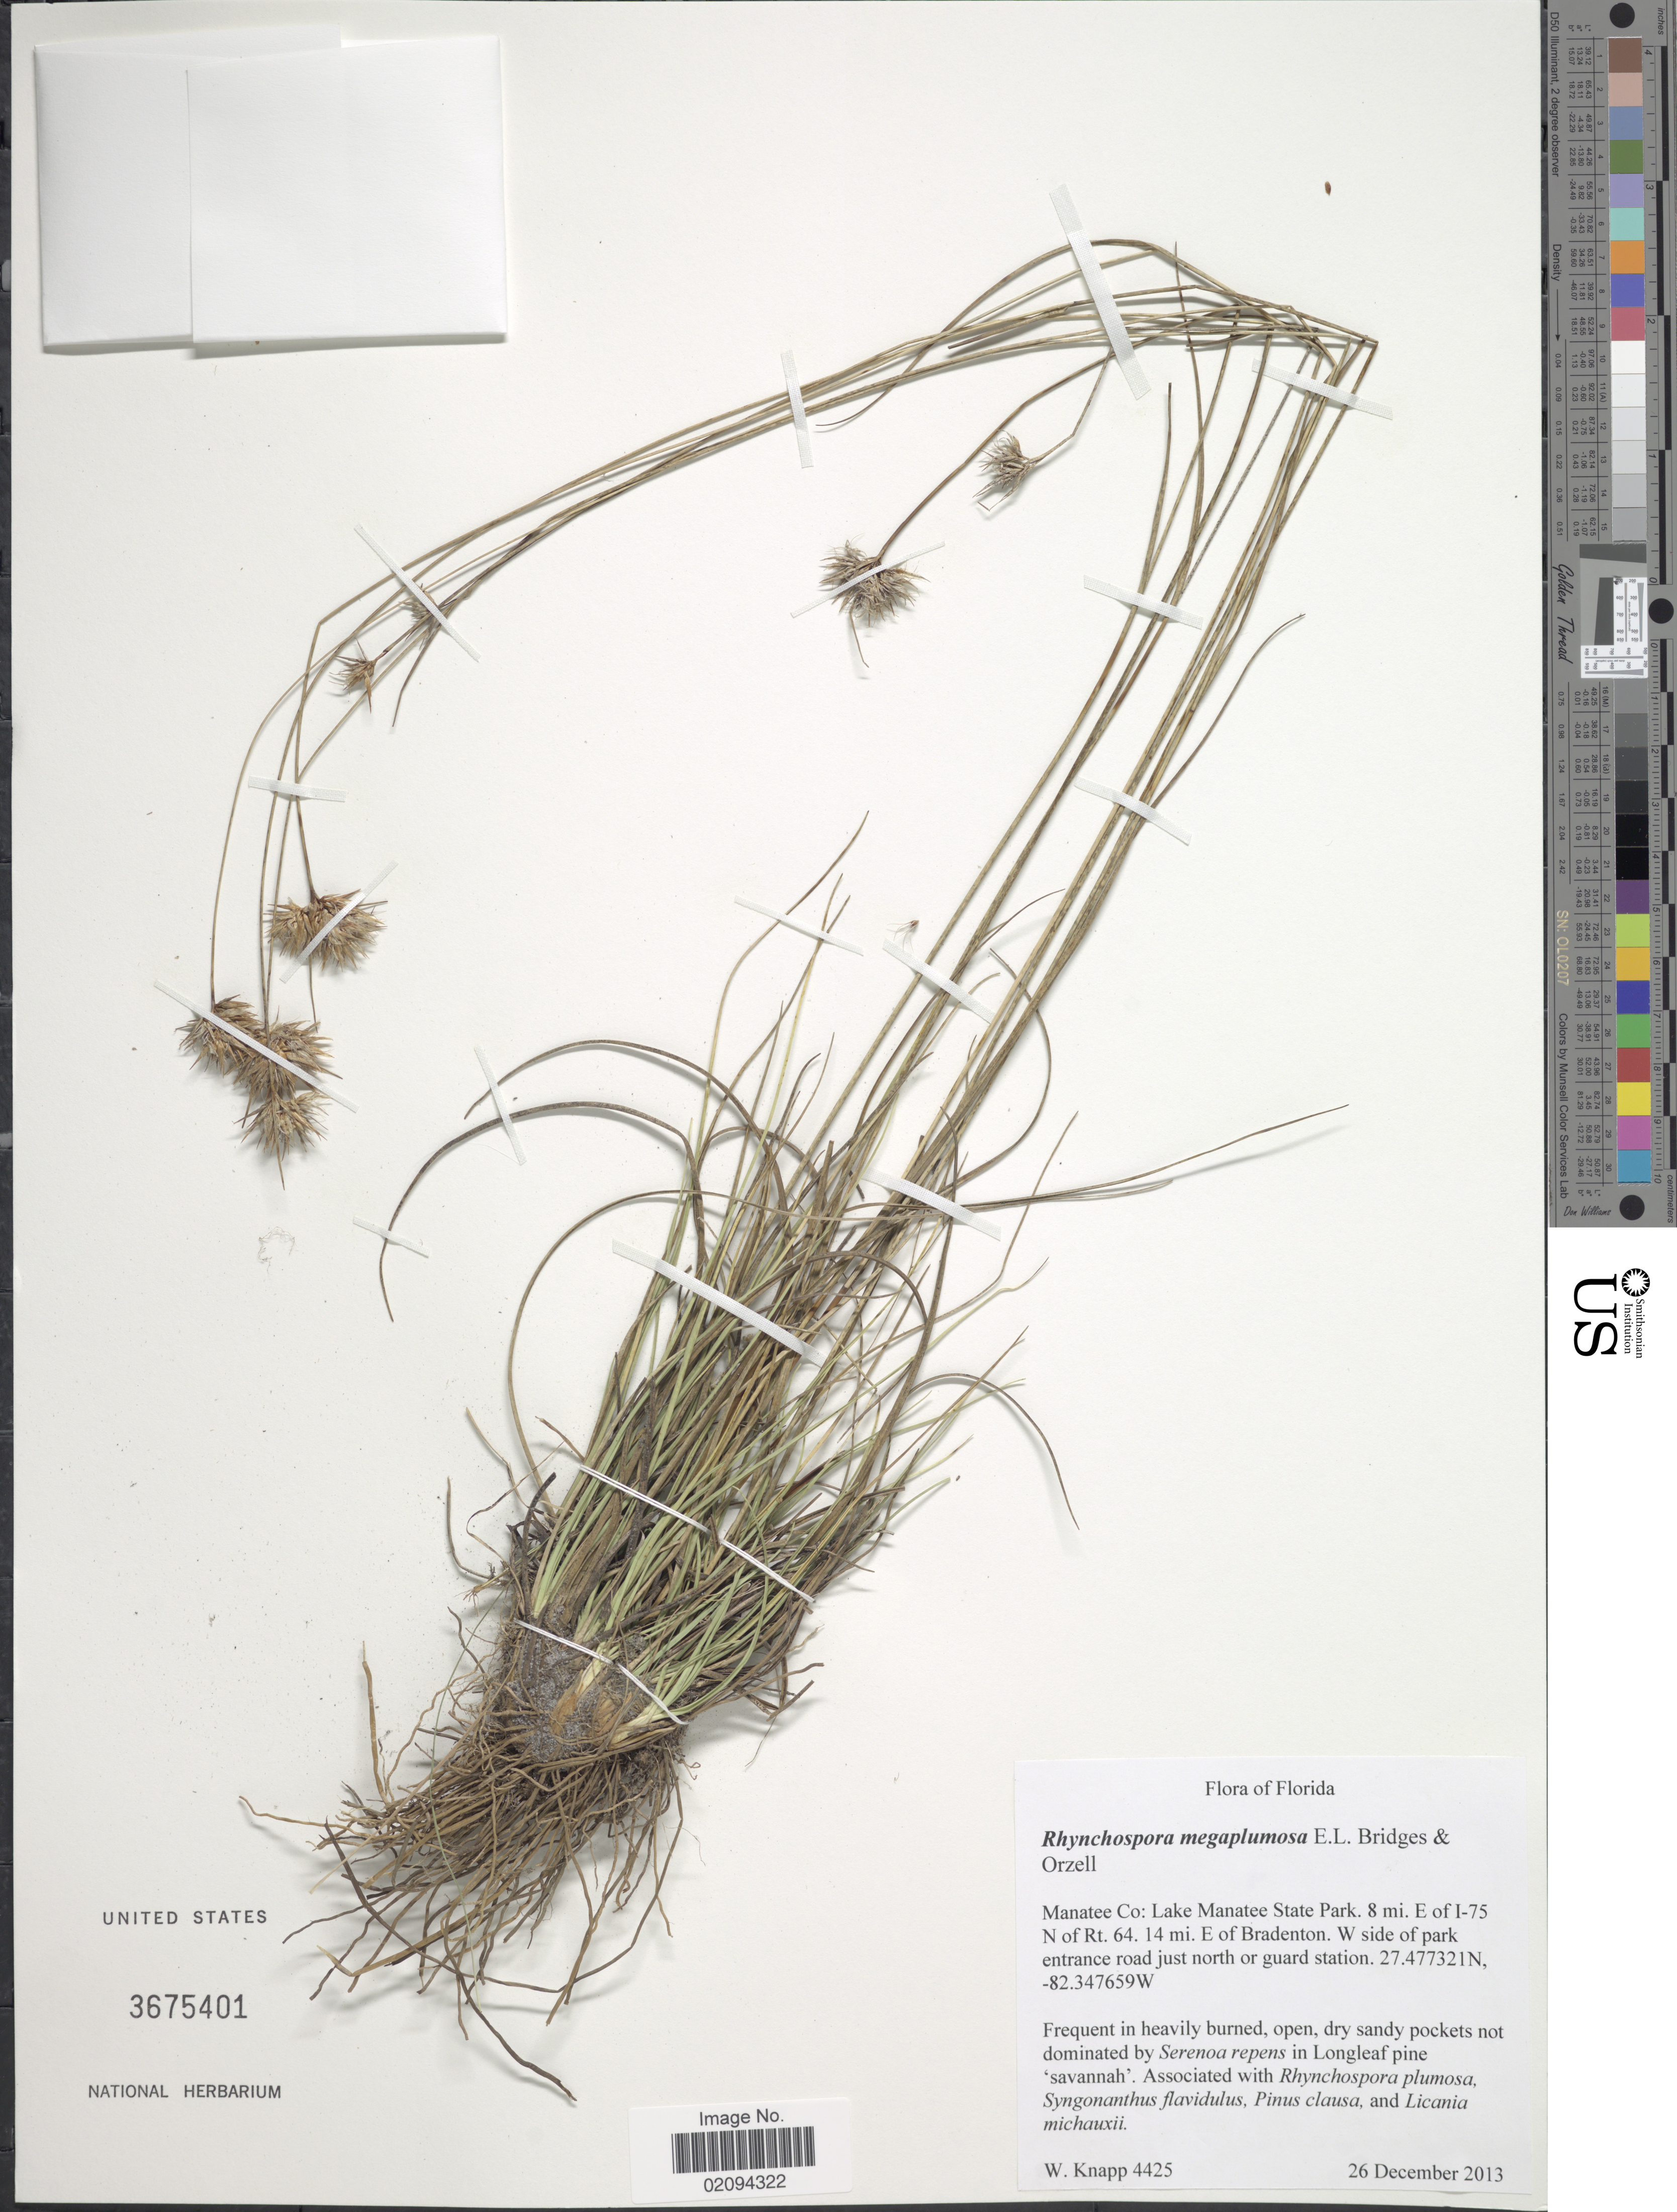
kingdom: Plantae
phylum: Tracheophyta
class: Liliopsida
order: Poales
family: Cyperaceae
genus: Rhynchospora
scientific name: Rhynchospora megaplumosa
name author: E.L. Bridges & Orzell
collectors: W. Knapp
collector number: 4425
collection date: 2013-12-26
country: United States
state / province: Florida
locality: Manatee Co: Lake Manatee State Park. 8 mi. E of I-75 N of Rt. 64. 14 mi. E of Bradenton. W side of park entrance road just north or guard station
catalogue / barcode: US 3675401